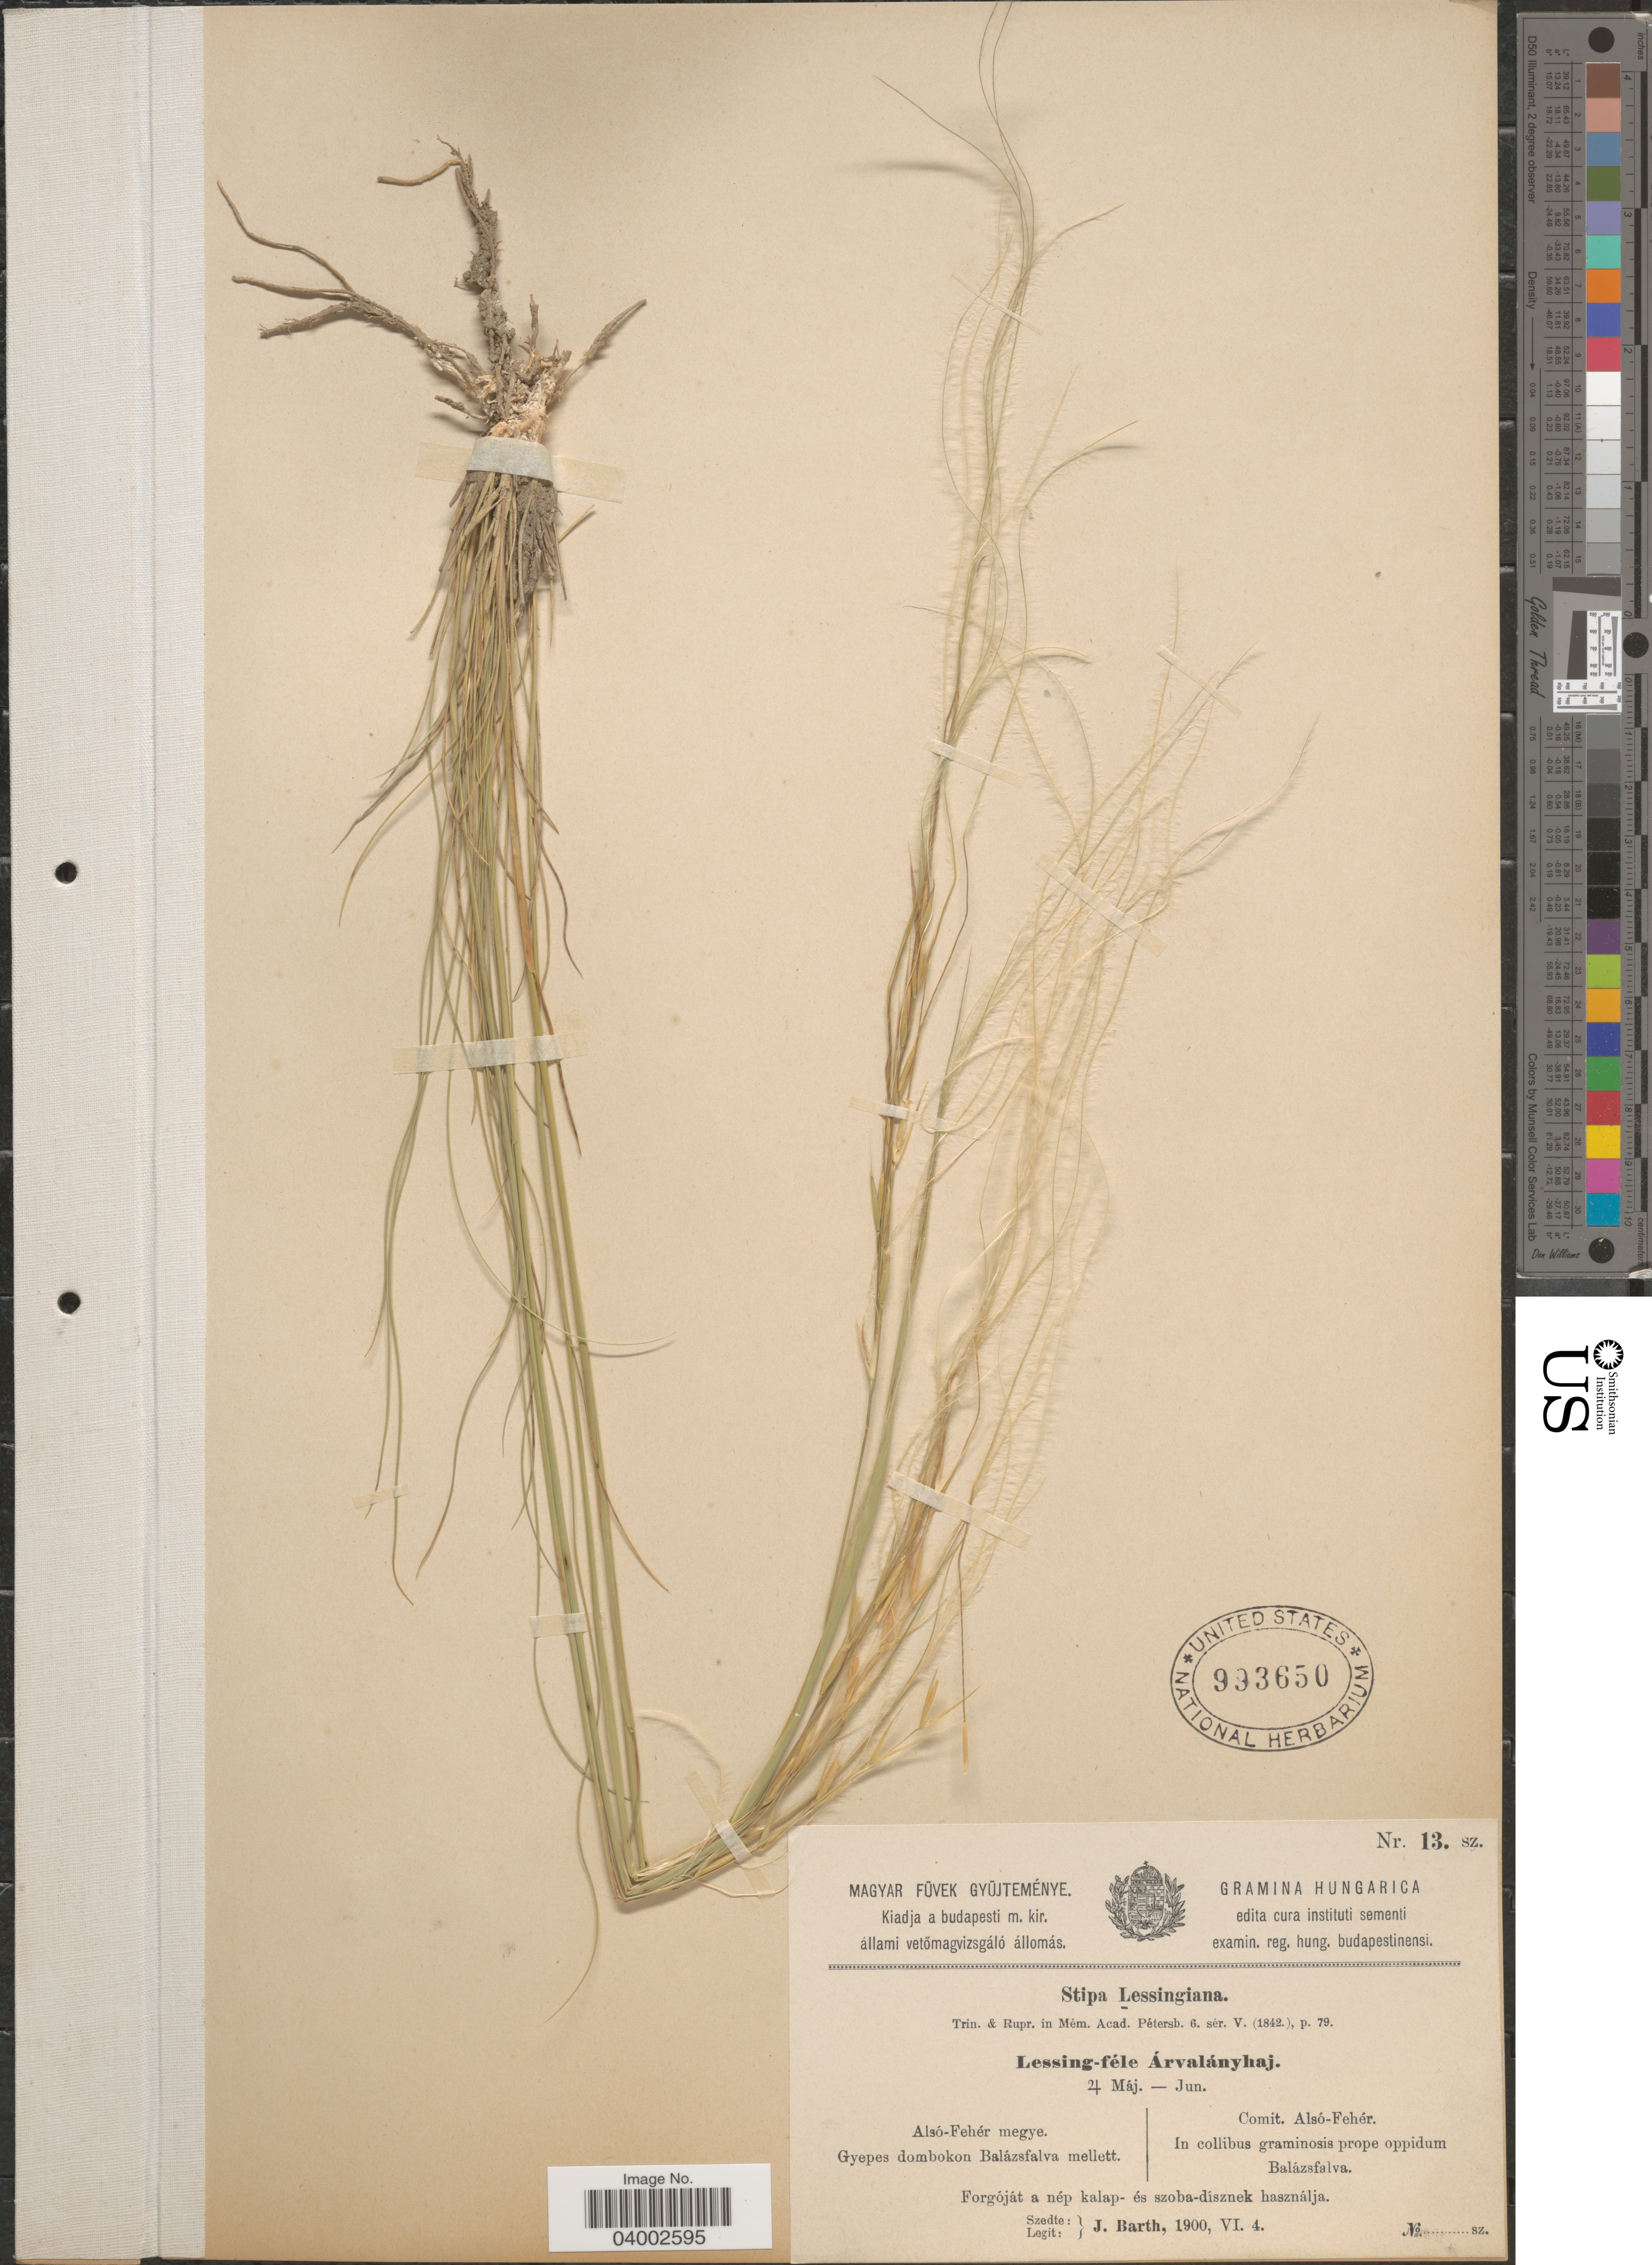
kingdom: Plantae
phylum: Tracheophyta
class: Liliopsida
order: Poales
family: Poaceae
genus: Stipa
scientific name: Stipa lessingiana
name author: Trin. & Rupr.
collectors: J. Barth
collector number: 13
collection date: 1900-06-04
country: Hungary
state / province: Budapest, Capital District of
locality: Comit. Alsó-Fehér. In collibus graminosis prope oppidum Balázsfalva.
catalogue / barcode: US 993650